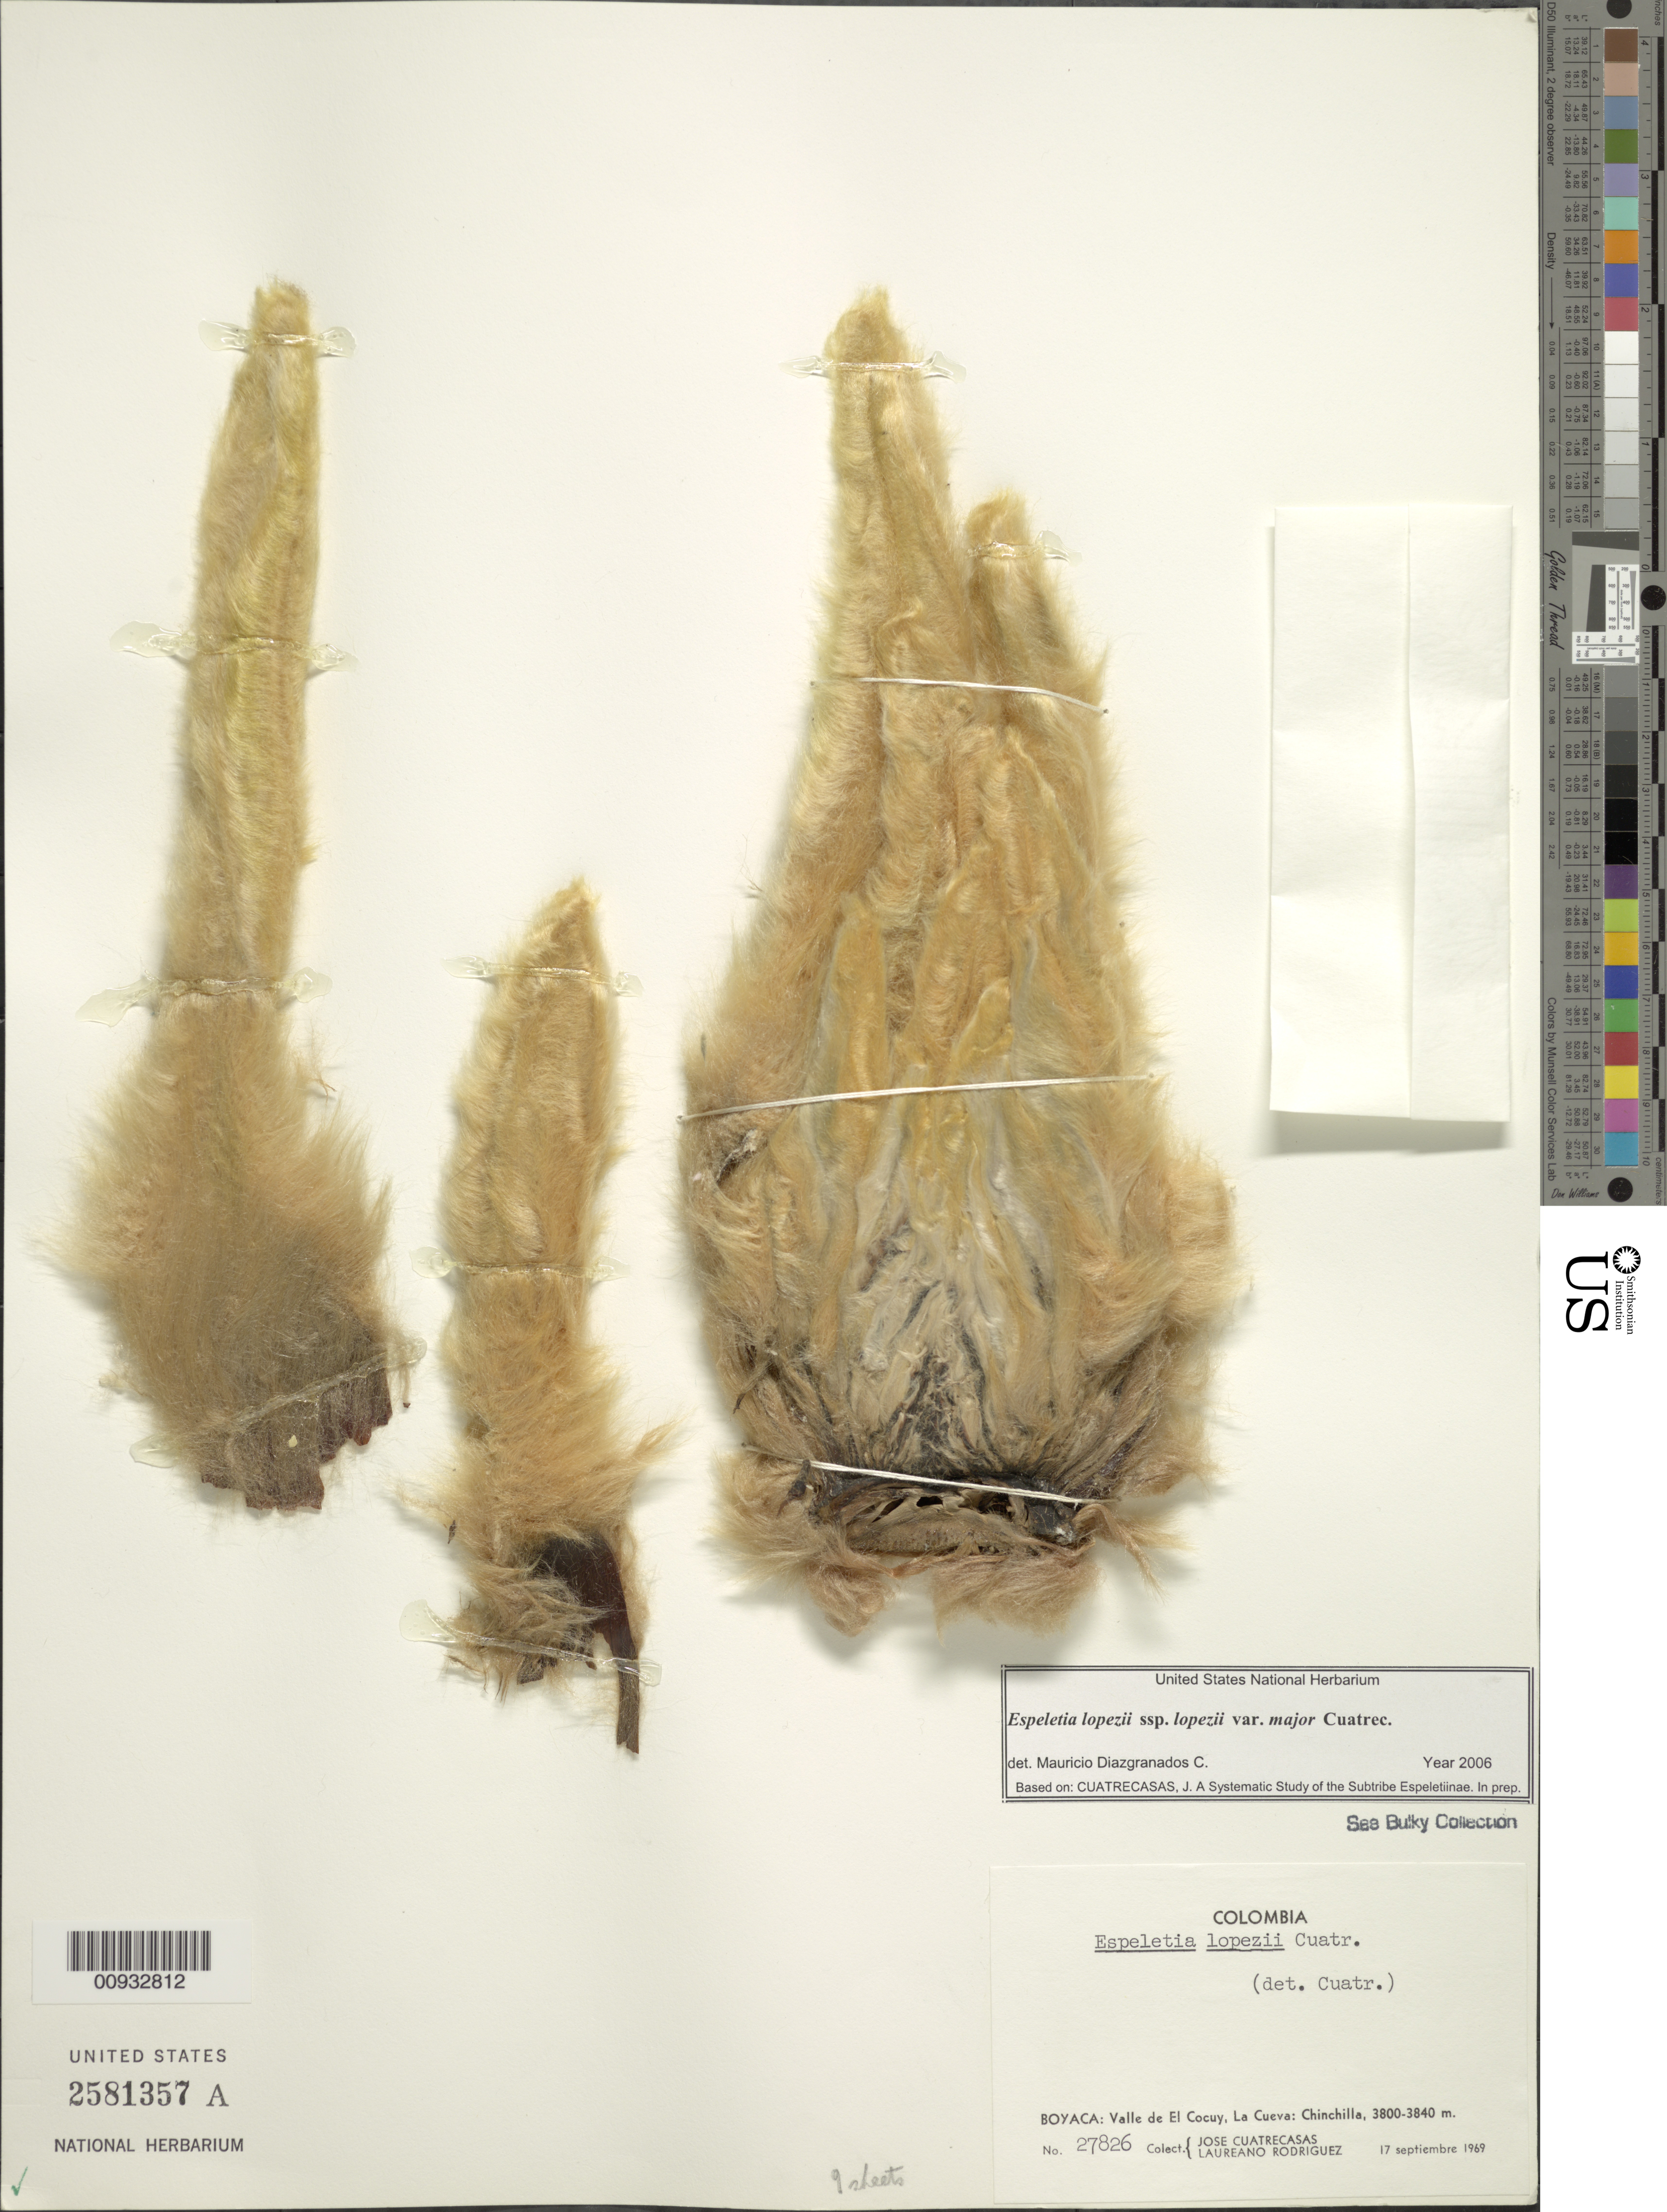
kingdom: Plantae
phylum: Tracheophyta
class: Magnoliopsida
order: Asterales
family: Asteraceae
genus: Espeletia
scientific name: Espeletia lopezii var. major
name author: Cuatrec.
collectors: J. Cuatrecasas & L. Rodriguez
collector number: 27826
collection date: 1969-09-17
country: Colombia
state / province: Boyacá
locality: Valle de El Cocuy, La Cueva: Chinchilla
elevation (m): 3800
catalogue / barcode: US 2581357A